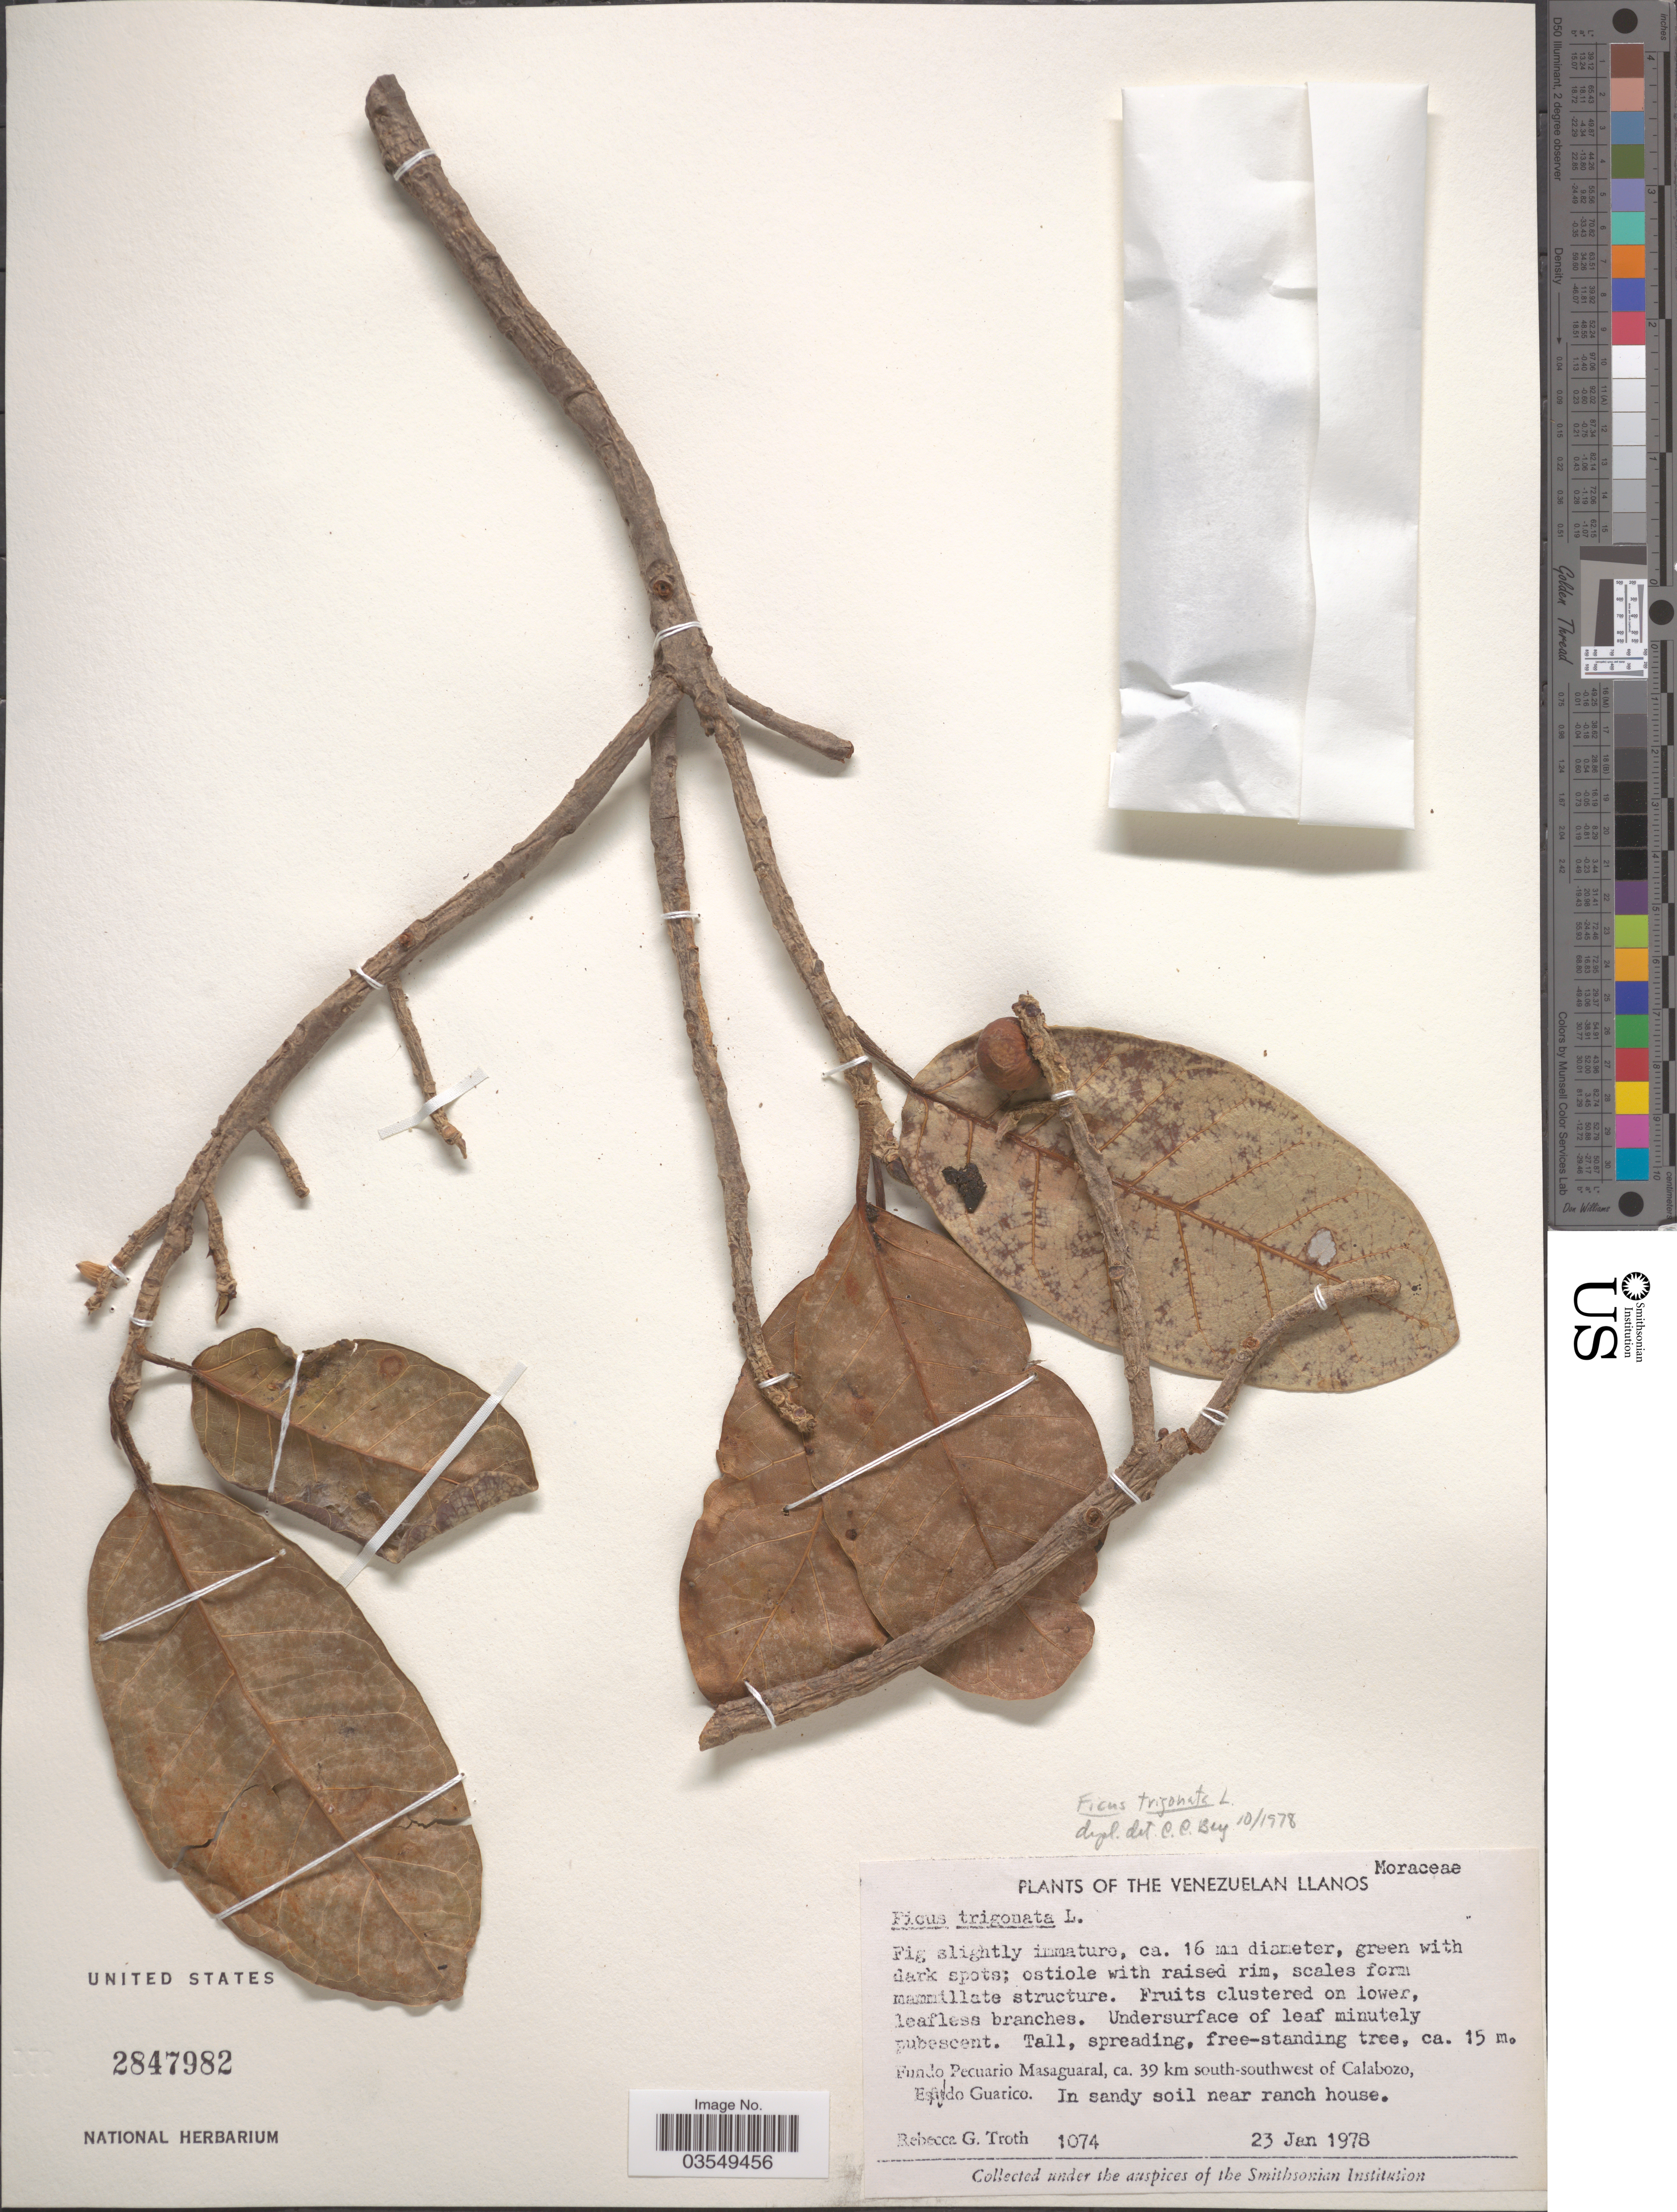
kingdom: Plantae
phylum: Tracheophyta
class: Magnoliopsida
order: Rosales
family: Moraceae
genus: Ficus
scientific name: Ficus trigona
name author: L. f.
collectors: R. Troth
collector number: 1074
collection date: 1978-01-23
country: Venezuela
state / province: Guarico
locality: The Venezuelan Llanos. fundo Pecuario Masaguaral, ca. 39 km south-southwest of Calabozo.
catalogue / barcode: US 2847982